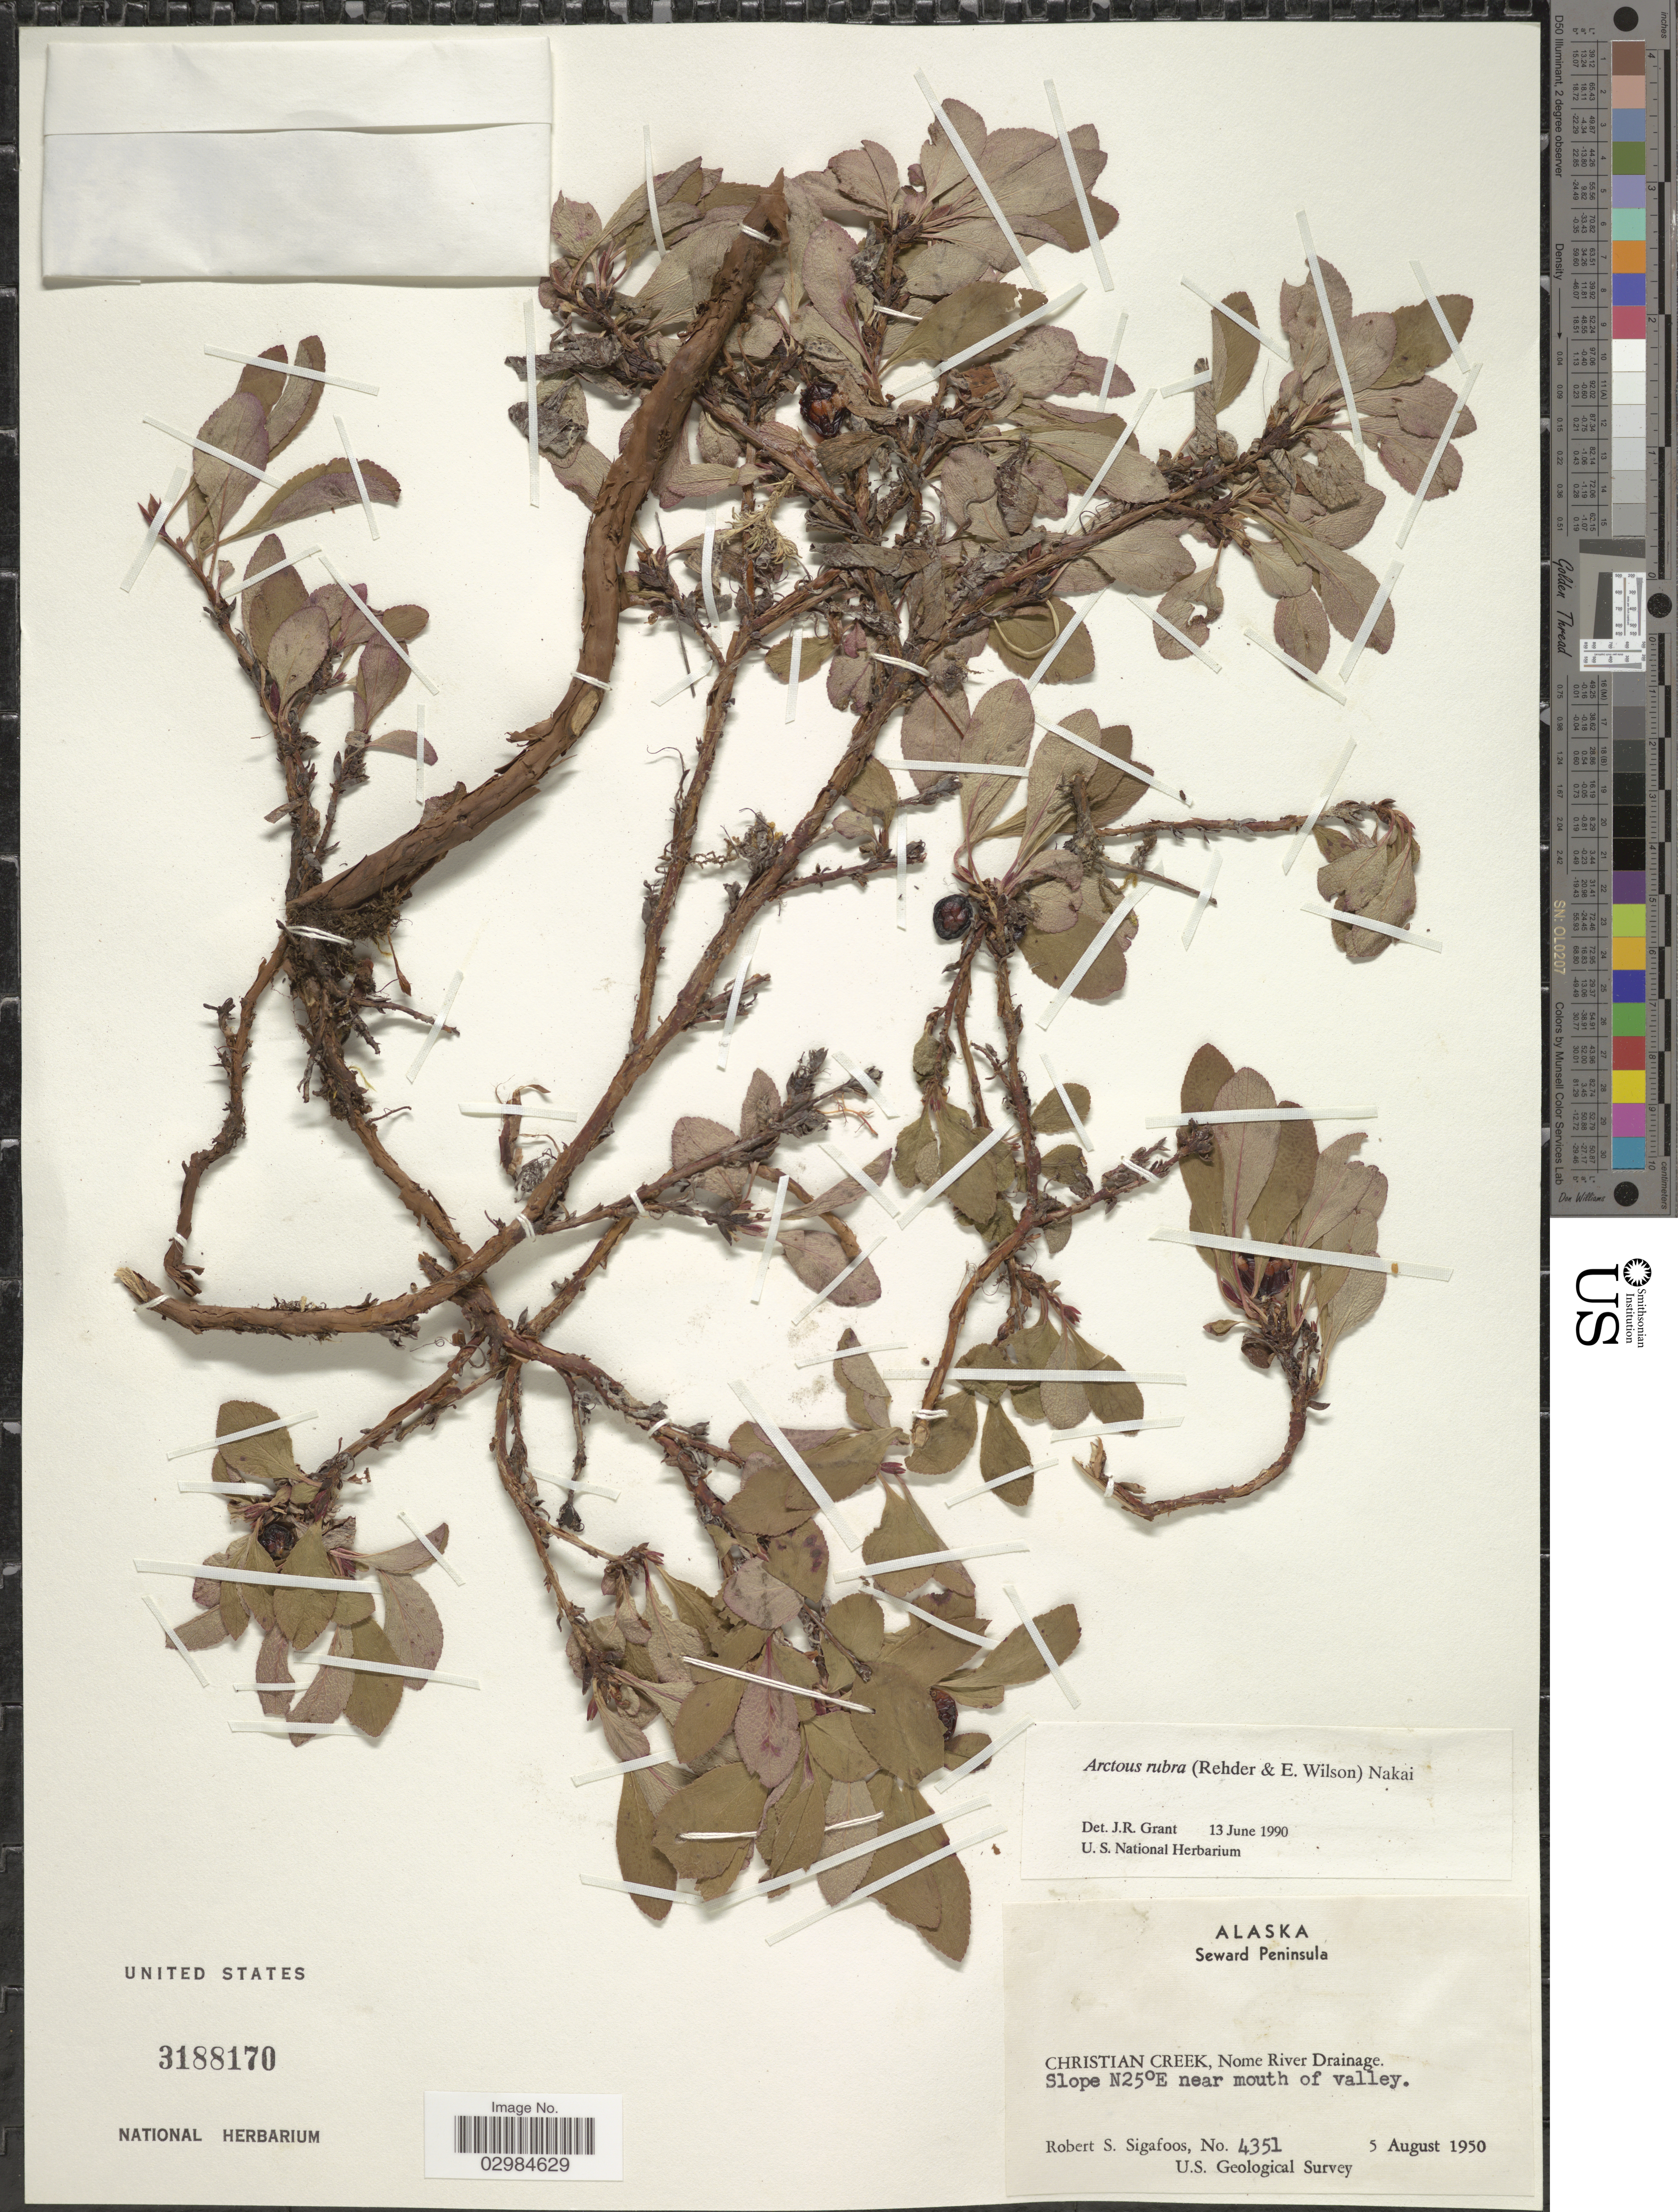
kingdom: Plantae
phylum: Tracheophyta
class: Magnoliopsida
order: Ericales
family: Ericaceae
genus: Arctostaphylos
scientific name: Arctostaphylos rubra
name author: (Rehder & E.H. Wilson) Fernald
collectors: R. Sigafoos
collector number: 4351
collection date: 1950-08-05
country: United States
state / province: Alaska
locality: Seward Peninsula. Christian Creek, Nome River Drainage. Slope N25°E near mouth of valley.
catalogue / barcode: US 3188170